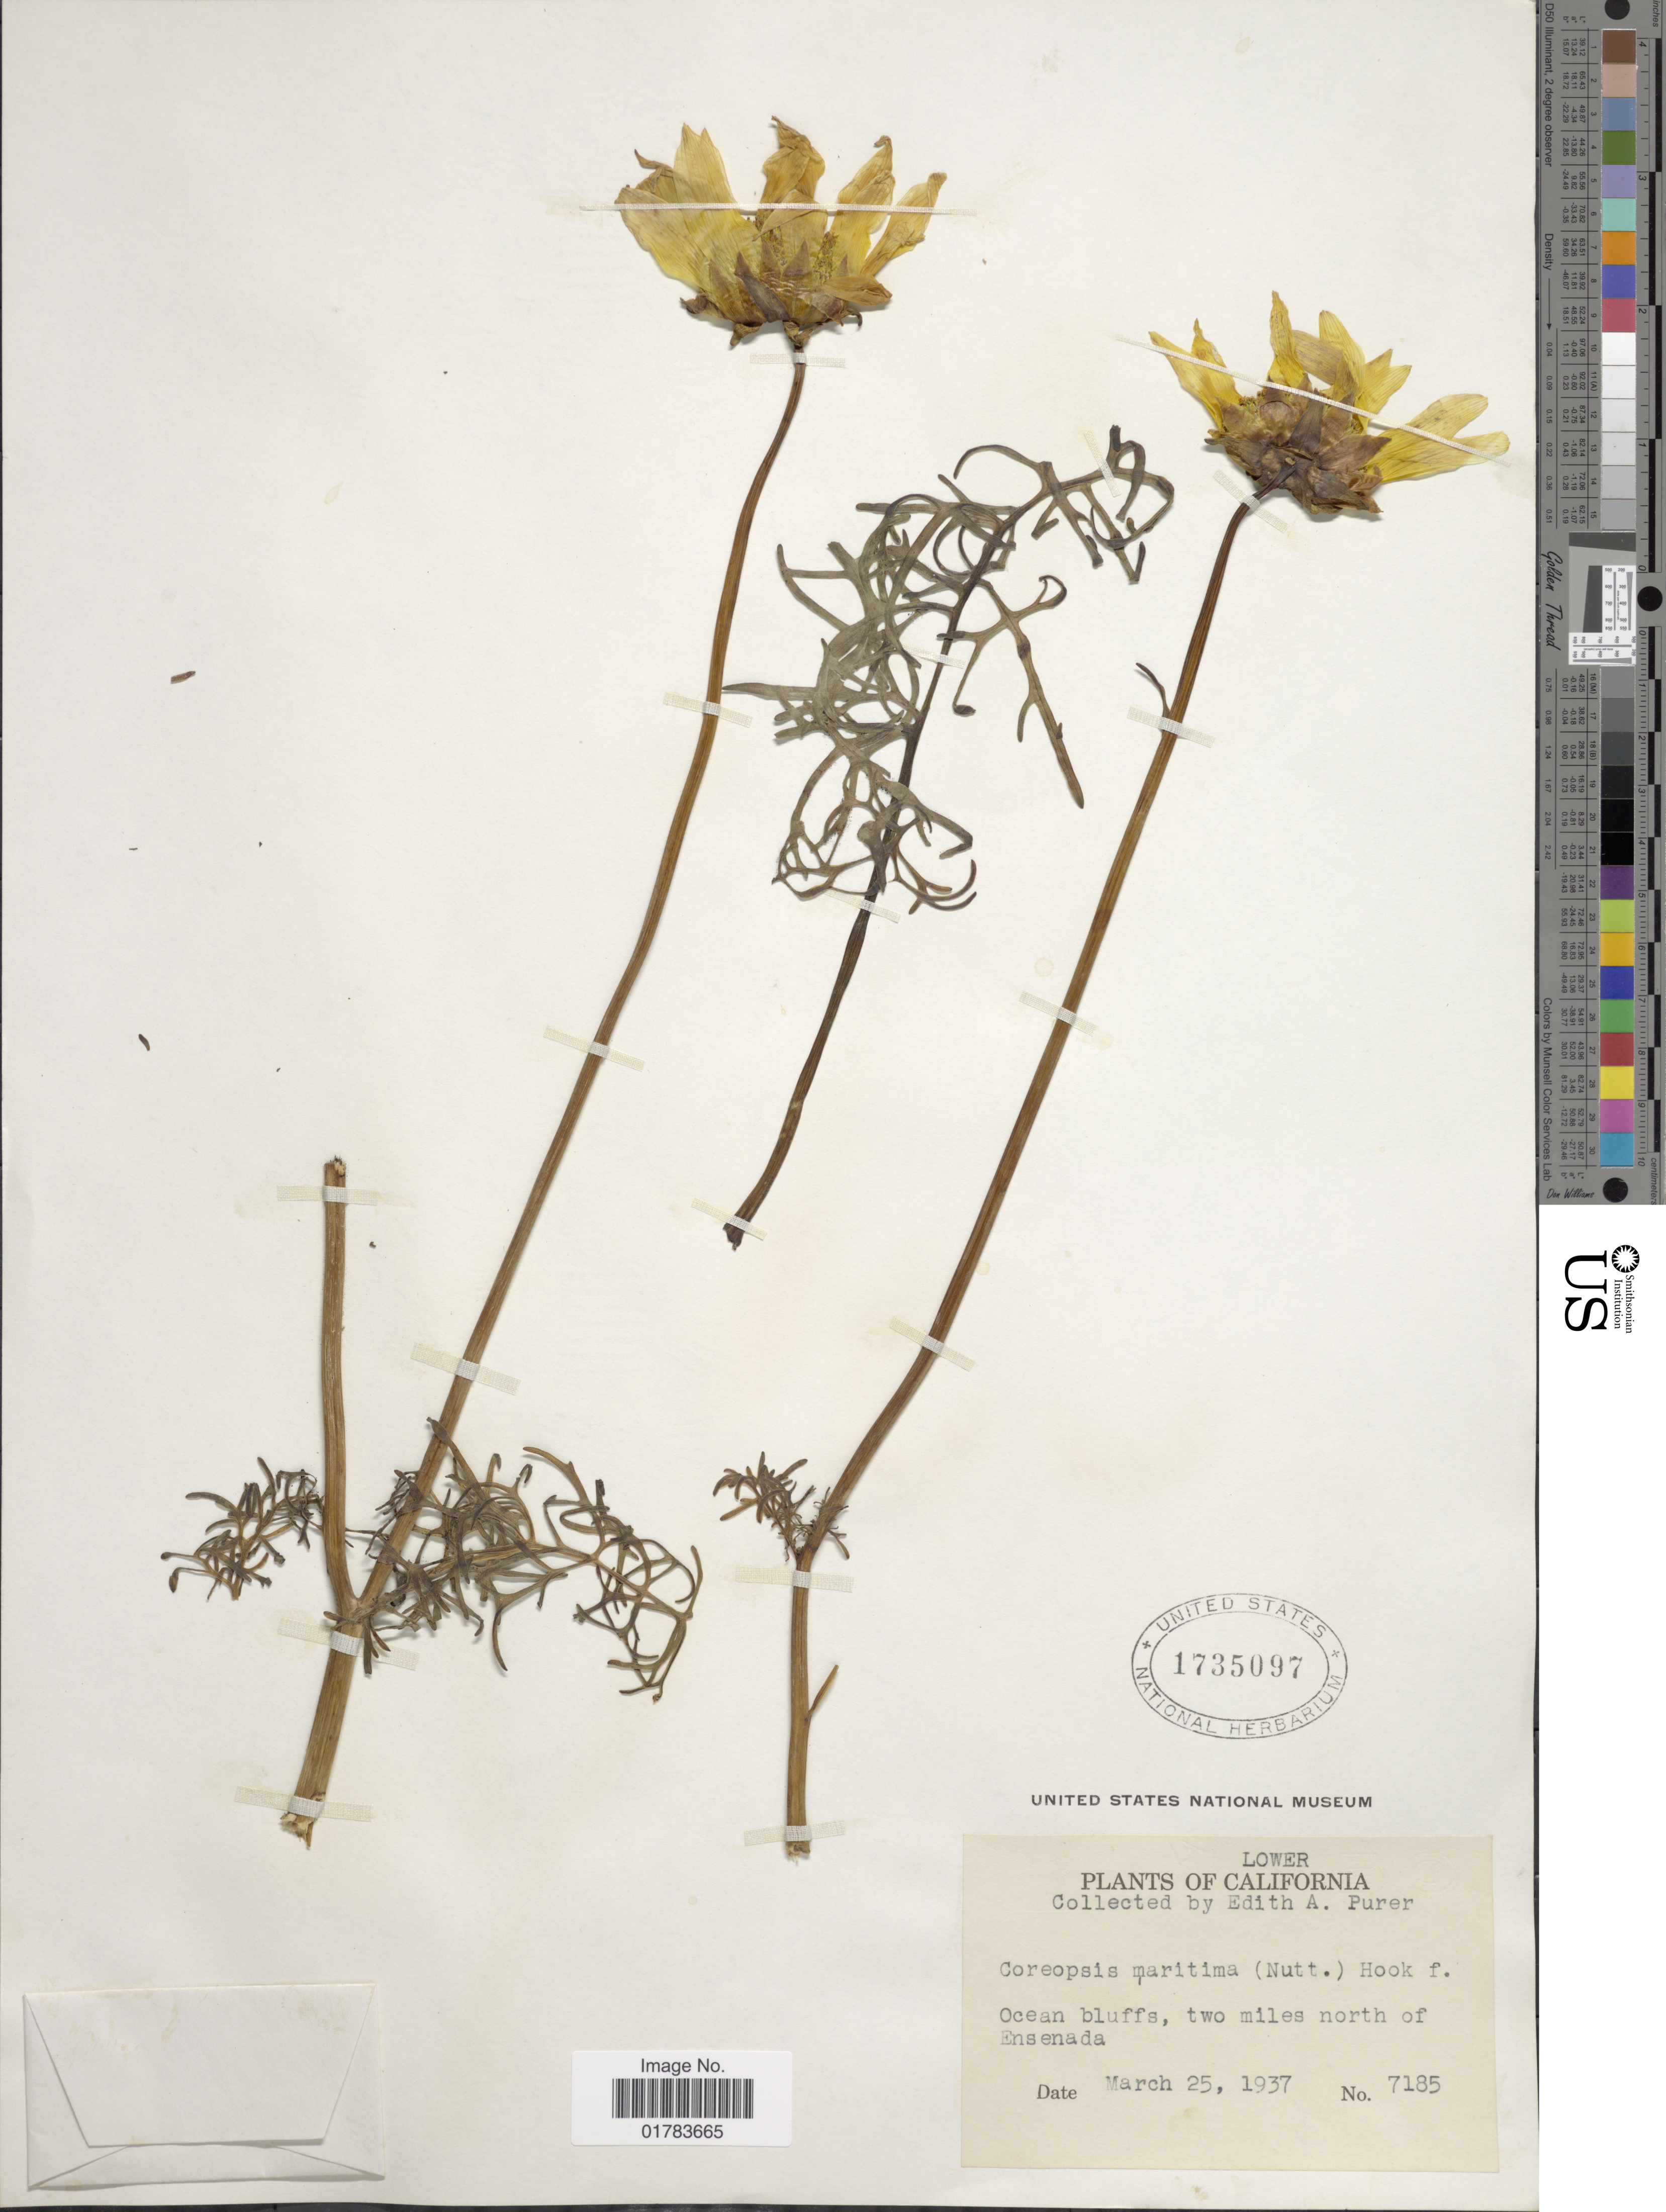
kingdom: Plantae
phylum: Tracheophyta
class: Magnoliopsida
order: Asterales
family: Asteraceae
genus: Coreopsis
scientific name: Coreopsis maritima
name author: (Nutt.) Hook. f.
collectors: E. Purer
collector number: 7185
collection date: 1937-03-25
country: Mexico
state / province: Baja California Sur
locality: Lower California, Ocean bluffs, two miles north of Ensenada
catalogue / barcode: US 1735097